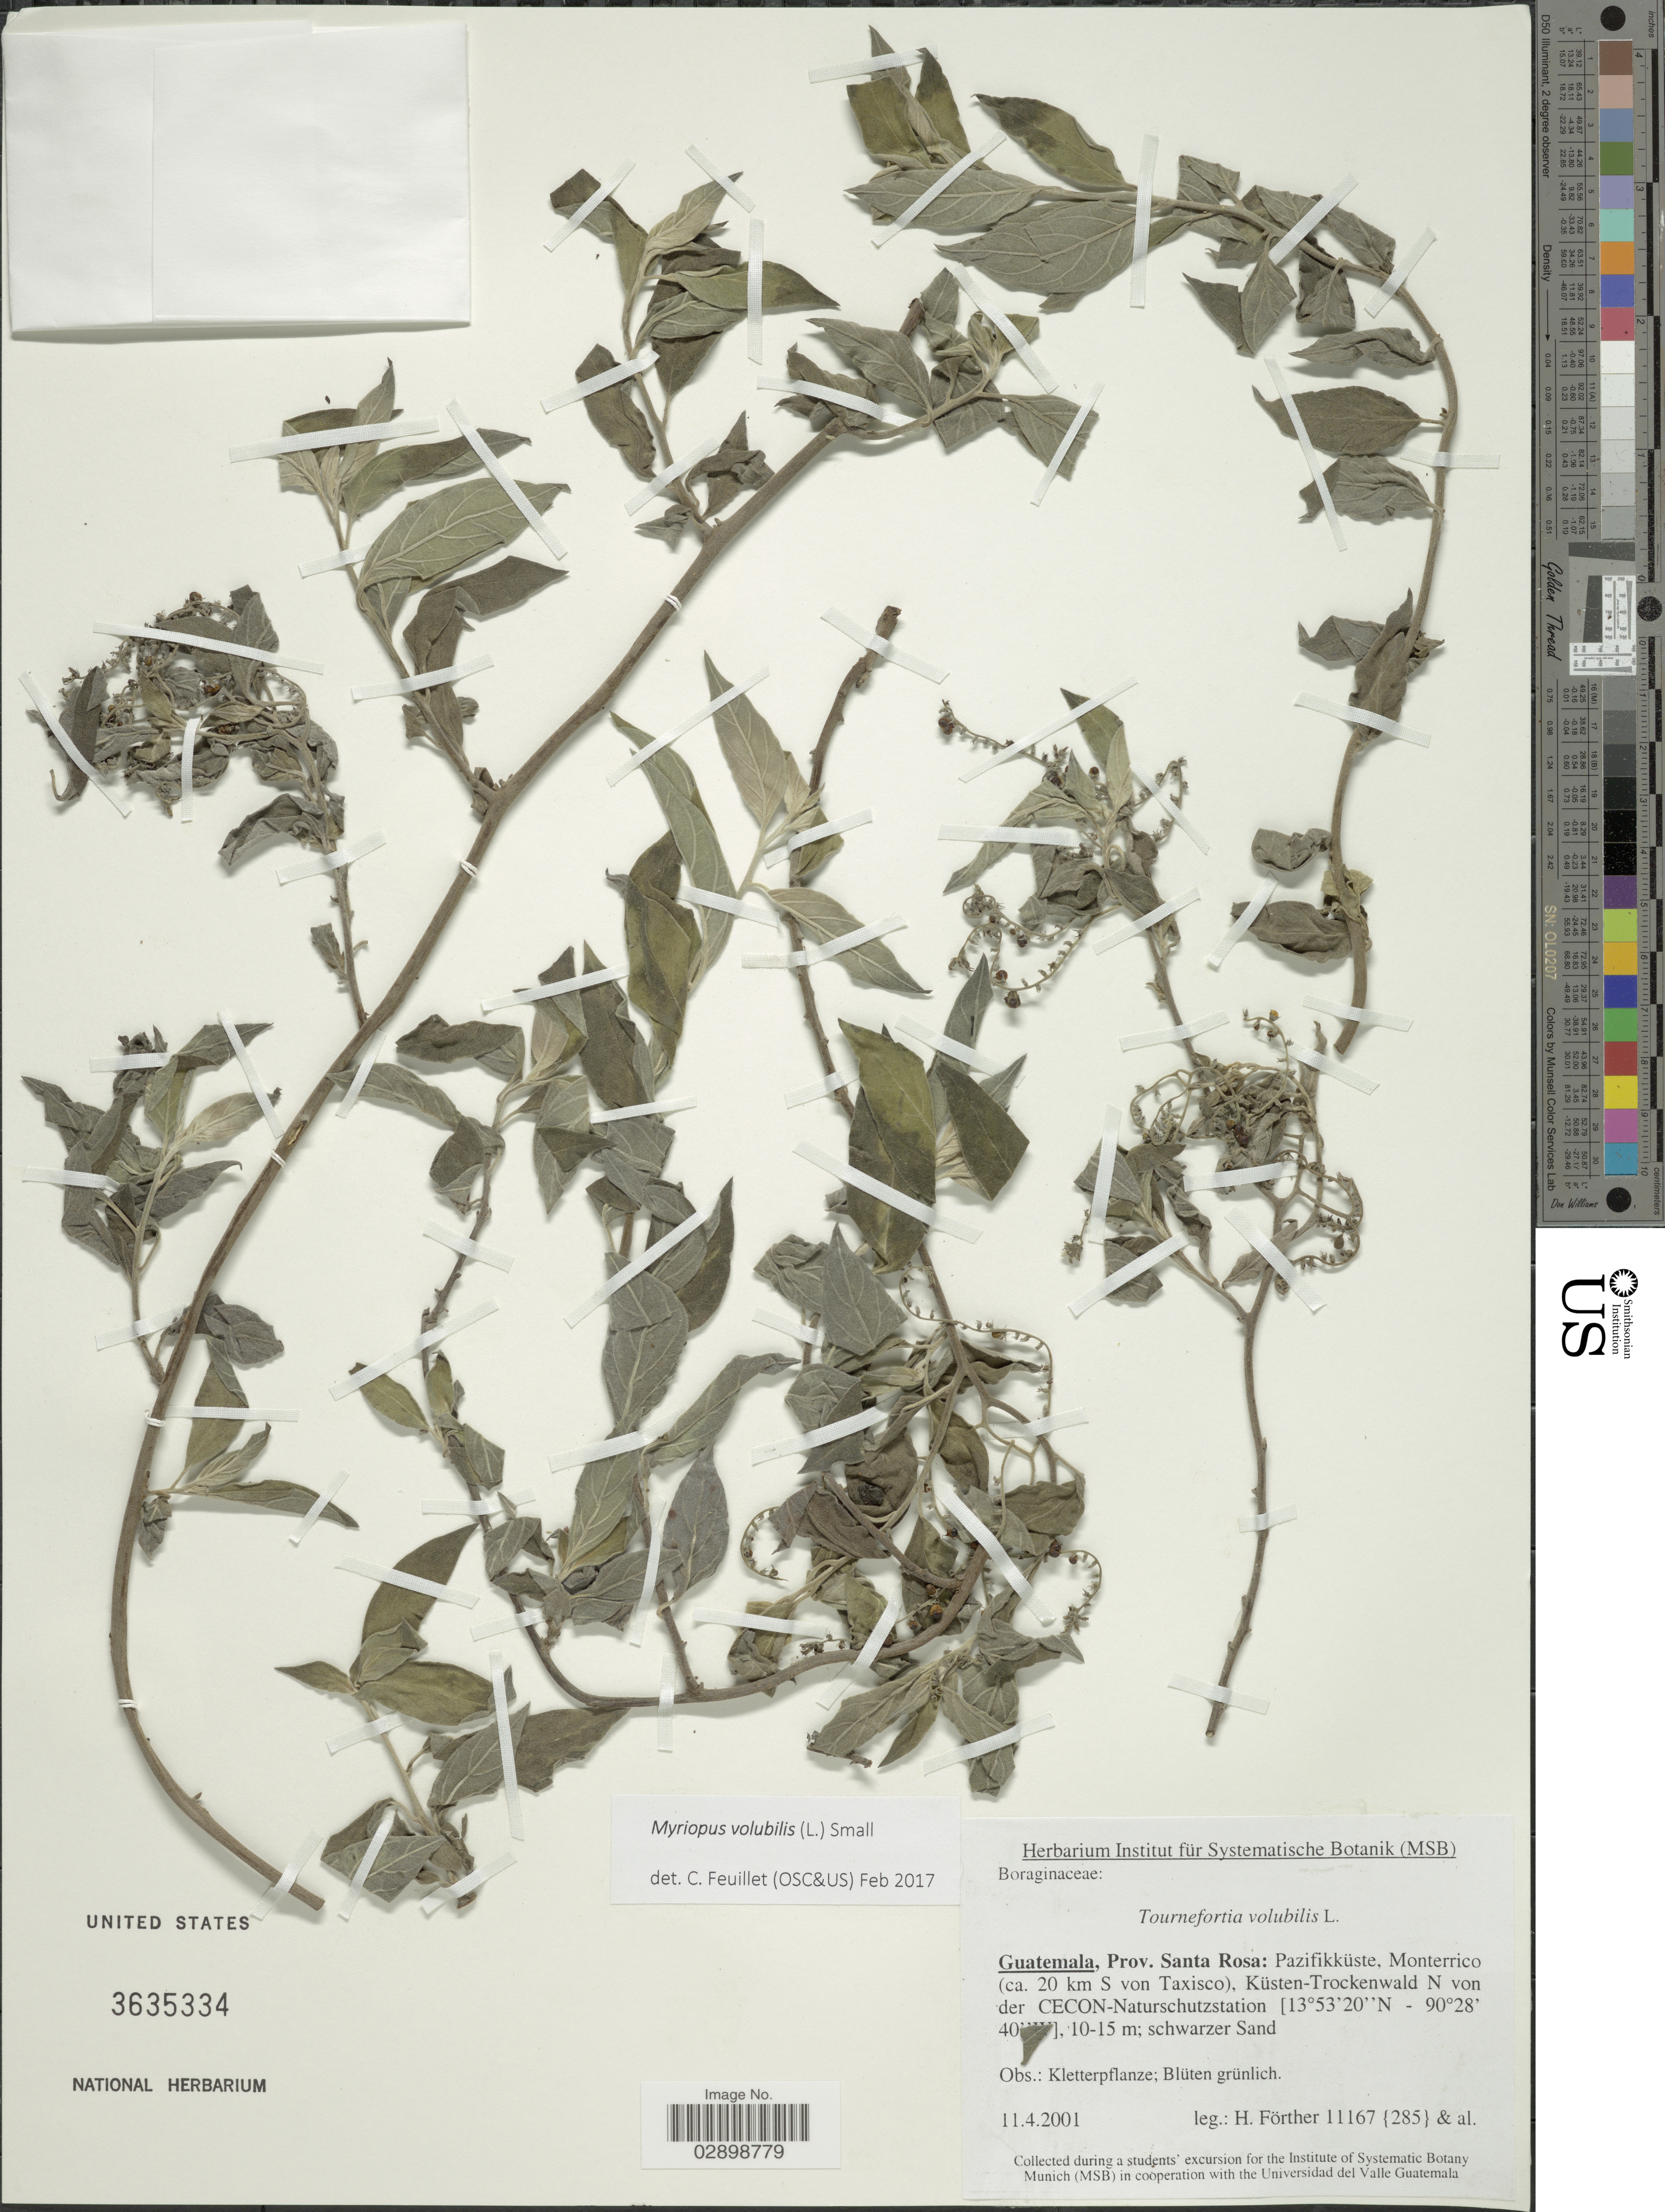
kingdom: Plantae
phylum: Tracheophyta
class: Magnoliopsida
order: Boraginales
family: Heliotropiaceae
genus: Myriopus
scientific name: Myriopus volubilis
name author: (L.) Small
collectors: H. Förther & et al.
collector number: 11167 {285}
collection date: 2001-04-11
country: Guatemala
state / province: Santa Rosa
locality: Pazifikküste, Monterrico (ca. 20 km S von Taxisco), Küsten-Trockenwald N von der CECON-Naturschutzstation.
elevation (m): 10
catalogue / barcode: US 3635334